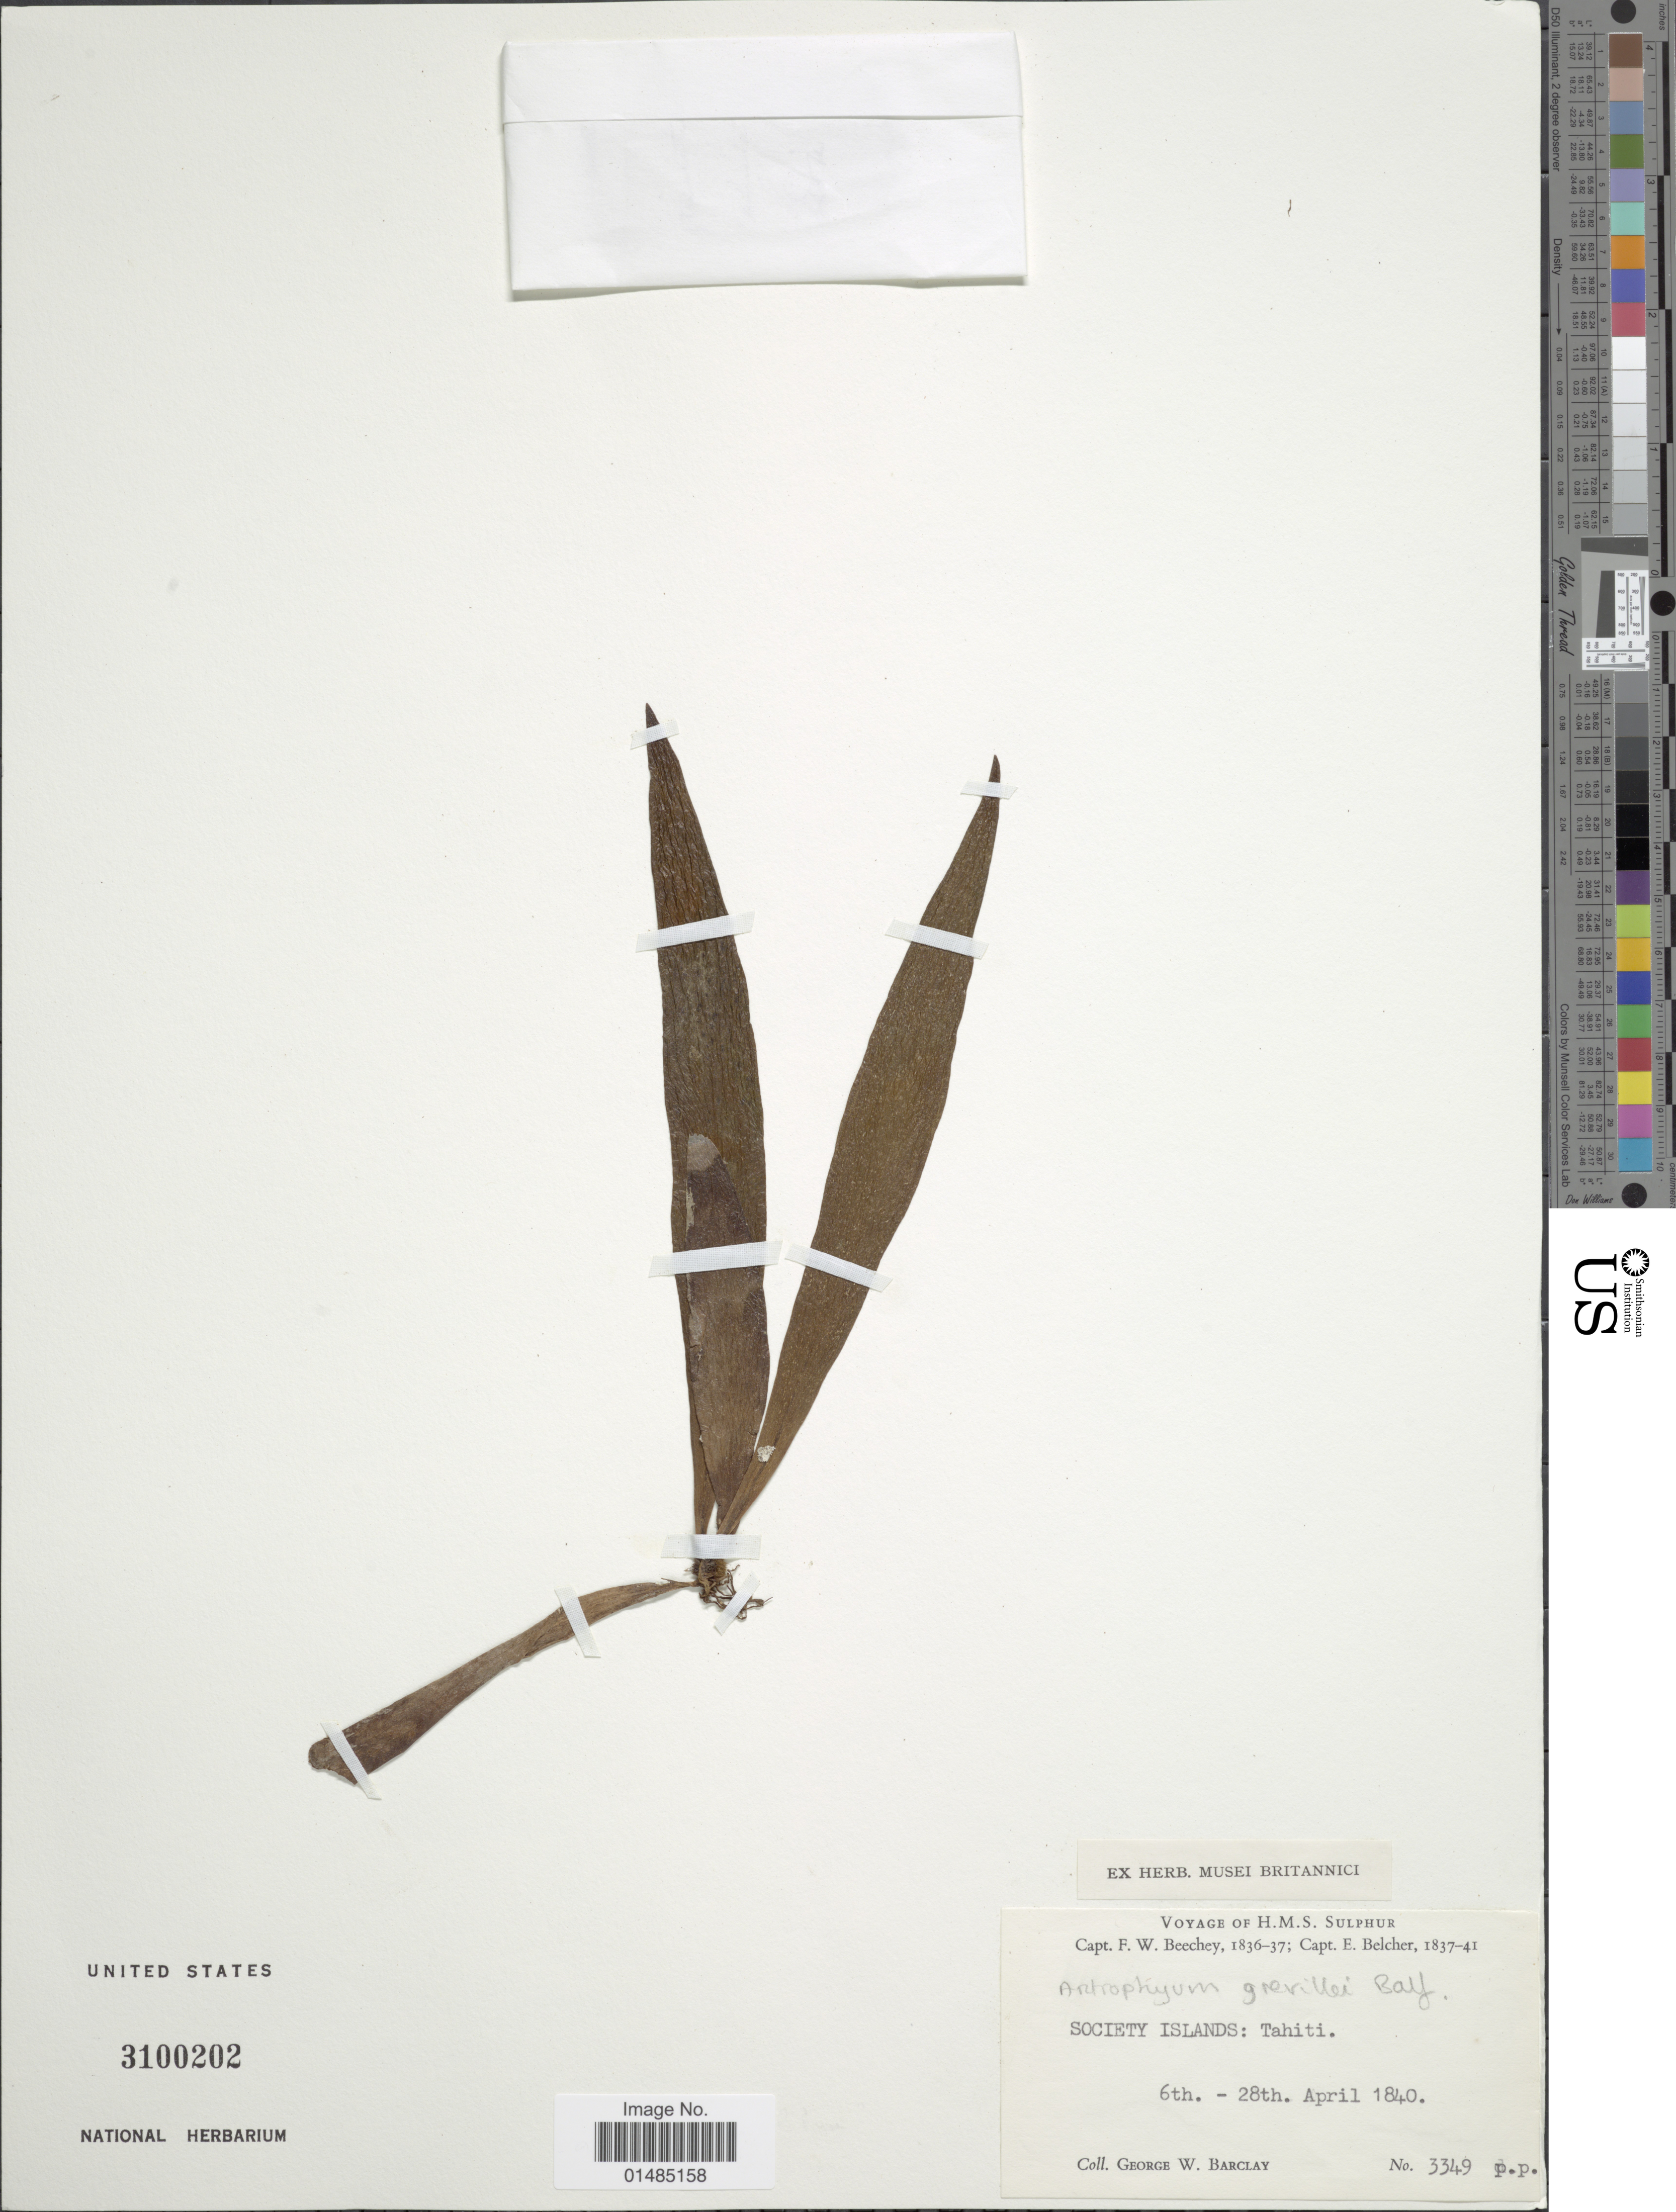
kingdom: Plantae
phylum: Tracheophyta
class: Polypodiopsida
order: Polypodiales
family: Pteridaceae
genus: Antrophyum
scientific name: Antrophyum plantagineum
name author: (Cav.) Kaulf.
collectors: G. W. Barclay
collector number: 3349 p.p.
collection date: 1840-04-06/1840-04-28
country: French Polynesia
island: Tahiti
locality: Society Islands: Tahiti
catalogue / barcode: US 3100202